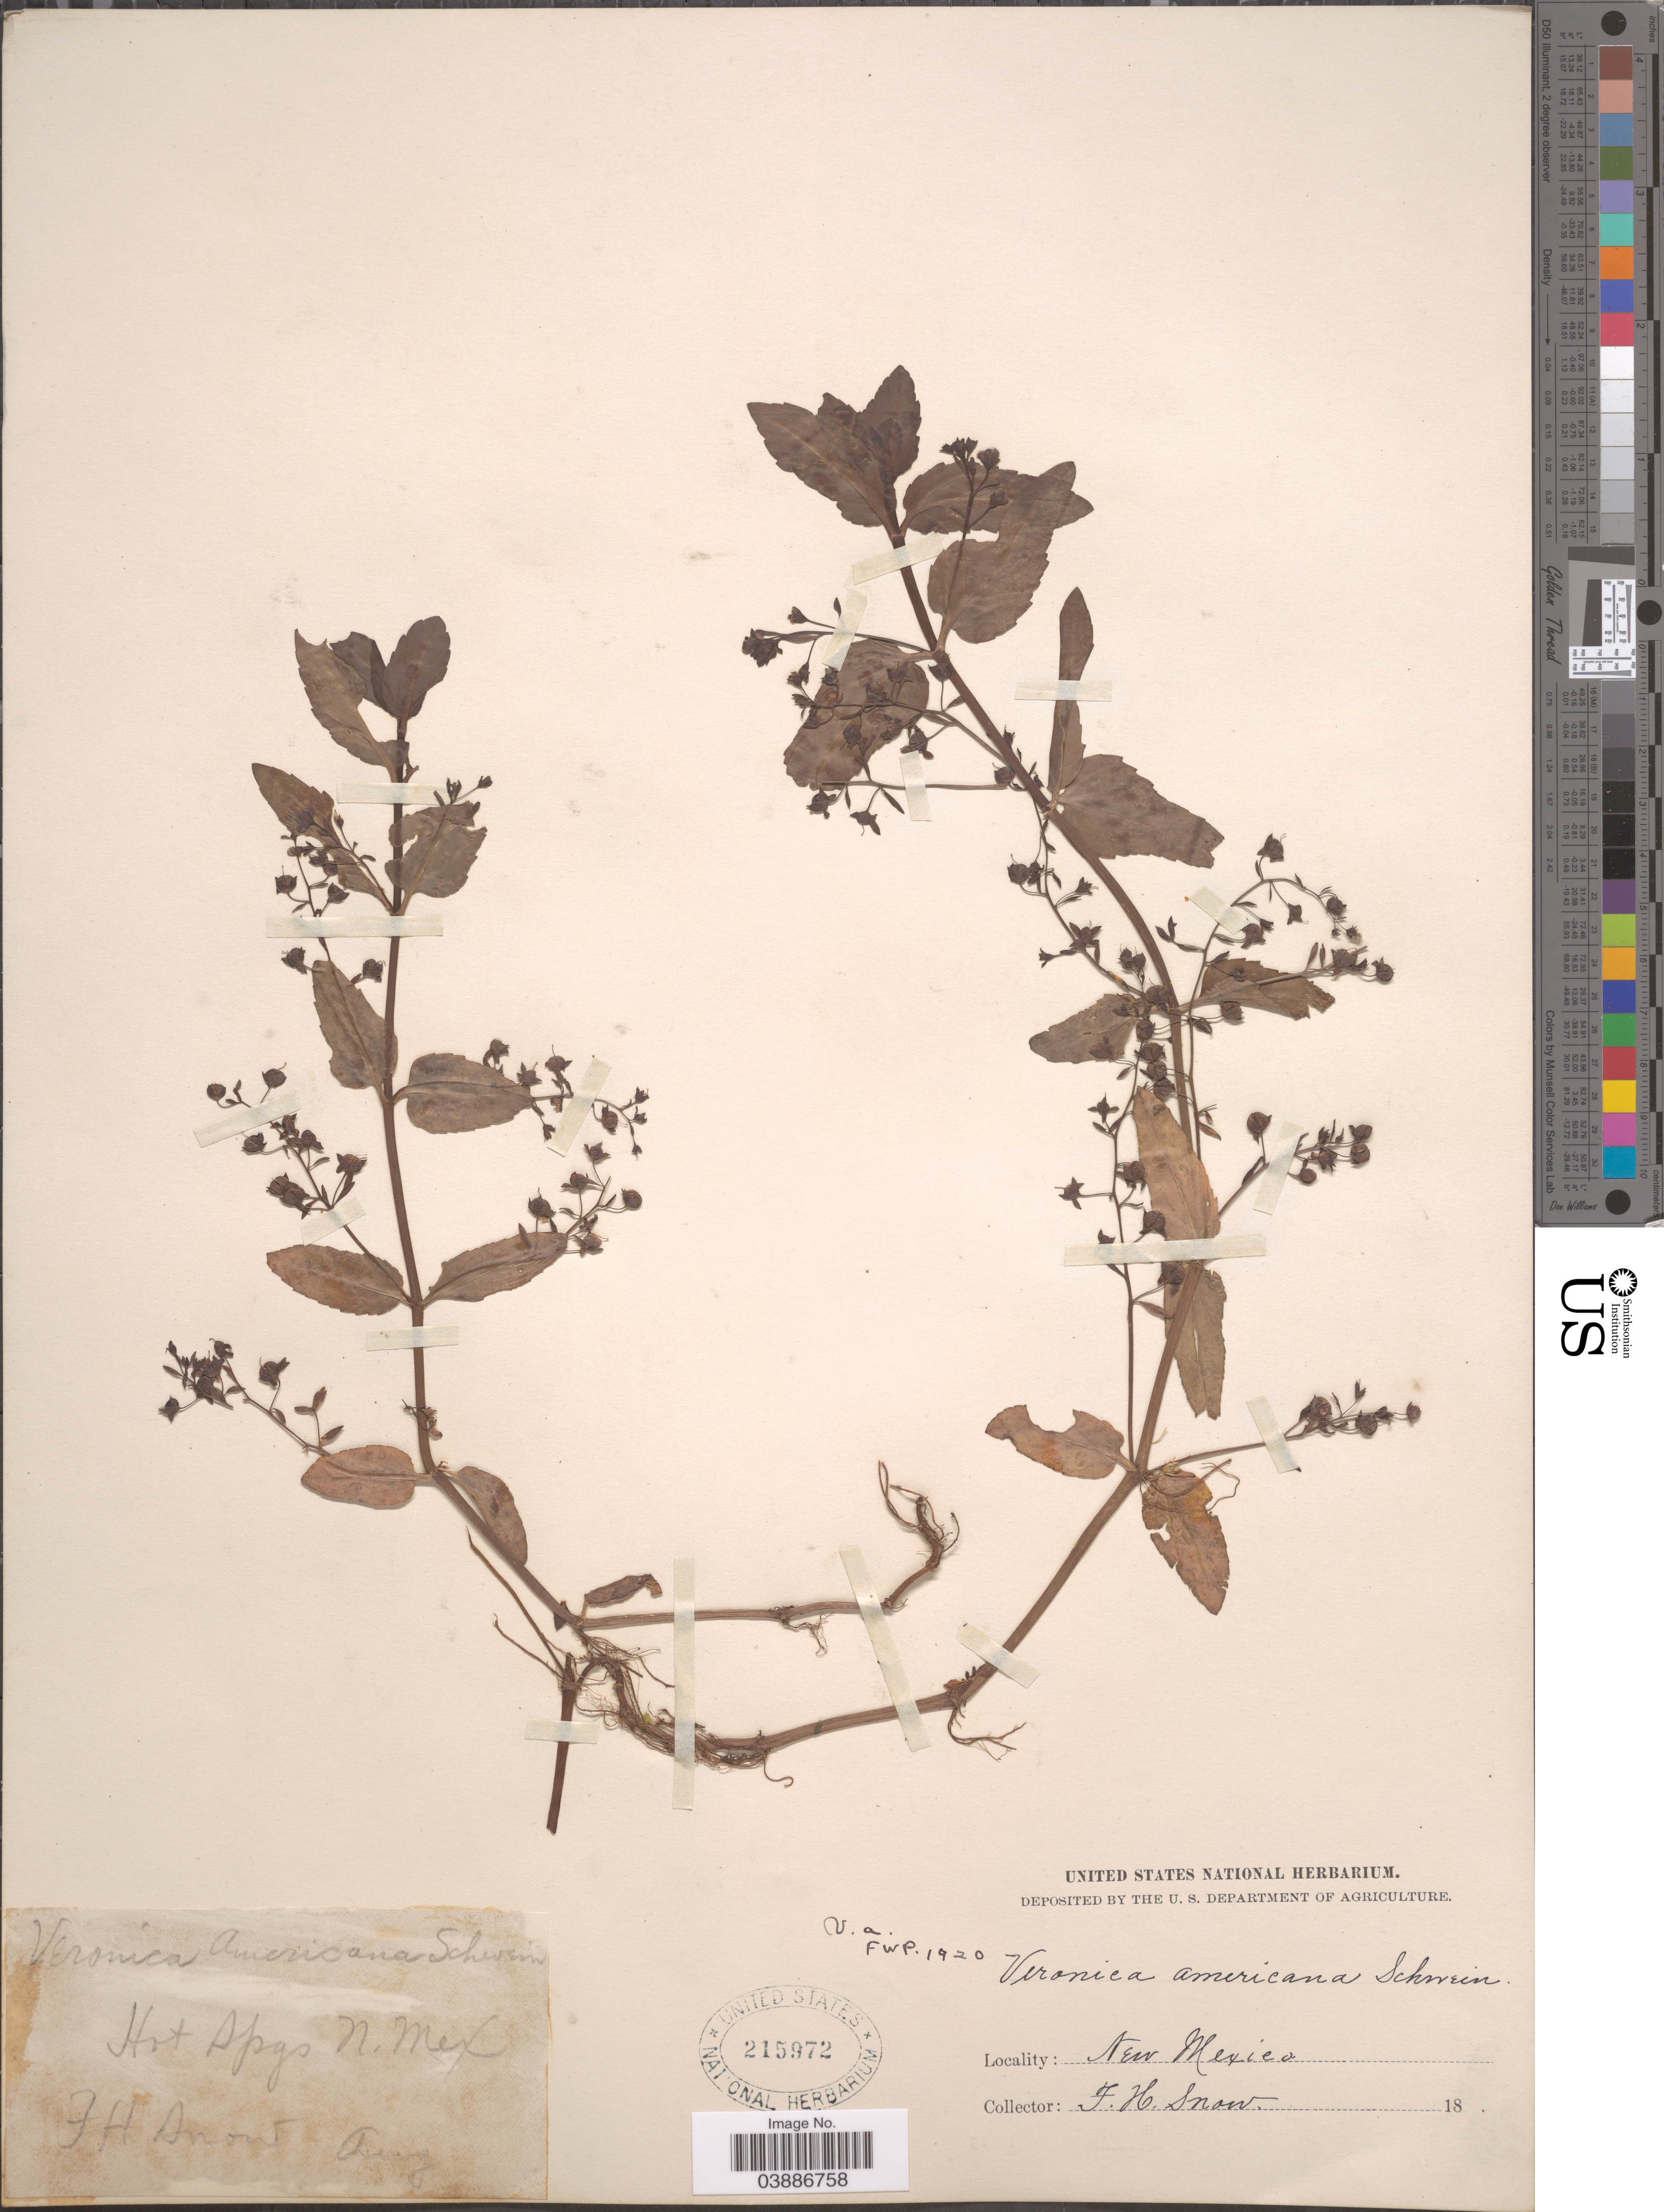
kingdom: Plantae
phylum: Tracheophyta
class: Magnoliopsida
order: Lamiales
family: Plantaginaceae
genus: Veronica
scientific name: Veronica americana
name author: Schwein. ex Benth.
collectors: F. H. Snow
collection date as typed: Aug 18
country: United States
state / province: New Mexico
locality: Hot Spgs.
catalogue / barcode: US 215972